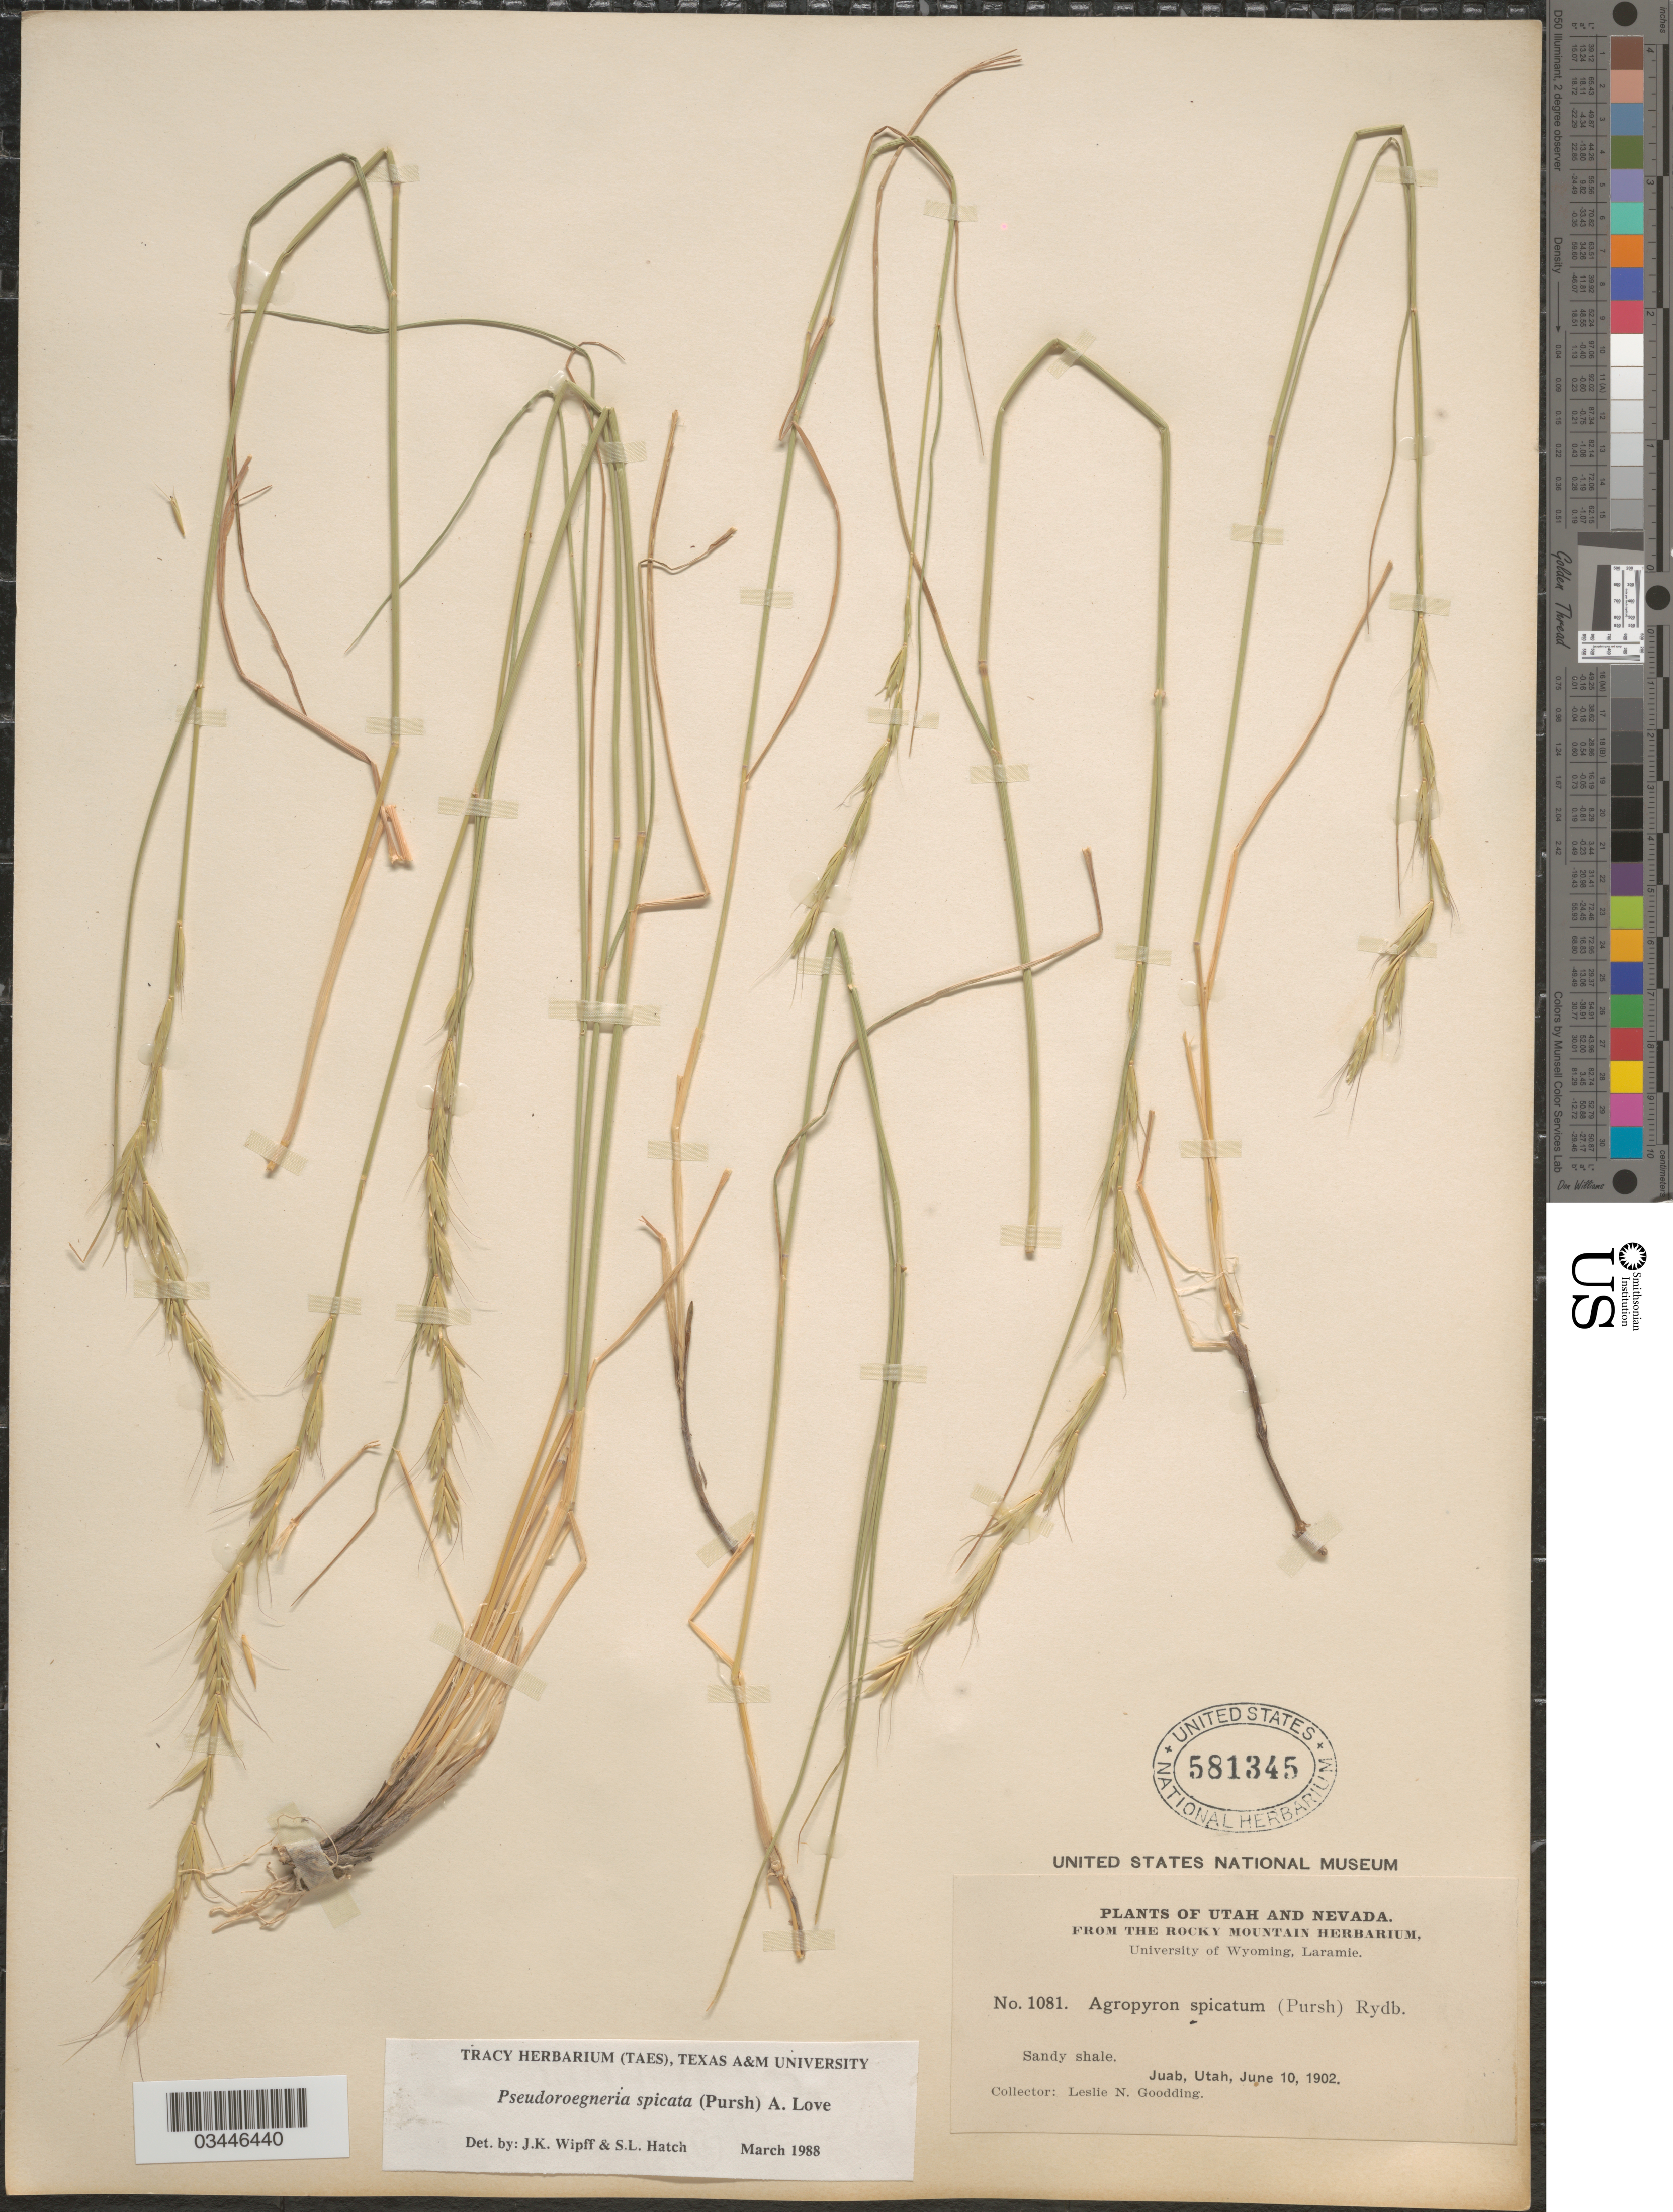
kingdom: Plantae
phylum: Tracheophyta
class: Liliopsida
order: Poales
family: Poaceae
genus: Pseudoroegneria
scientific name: Pseudoroegneria spicata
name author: (Pursh) Á. Löve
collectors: L. N. Goodding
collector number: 1081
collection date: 1902-06-10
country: United States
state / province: Utah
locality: Sandy shale. Juab.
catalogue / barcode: US 581345